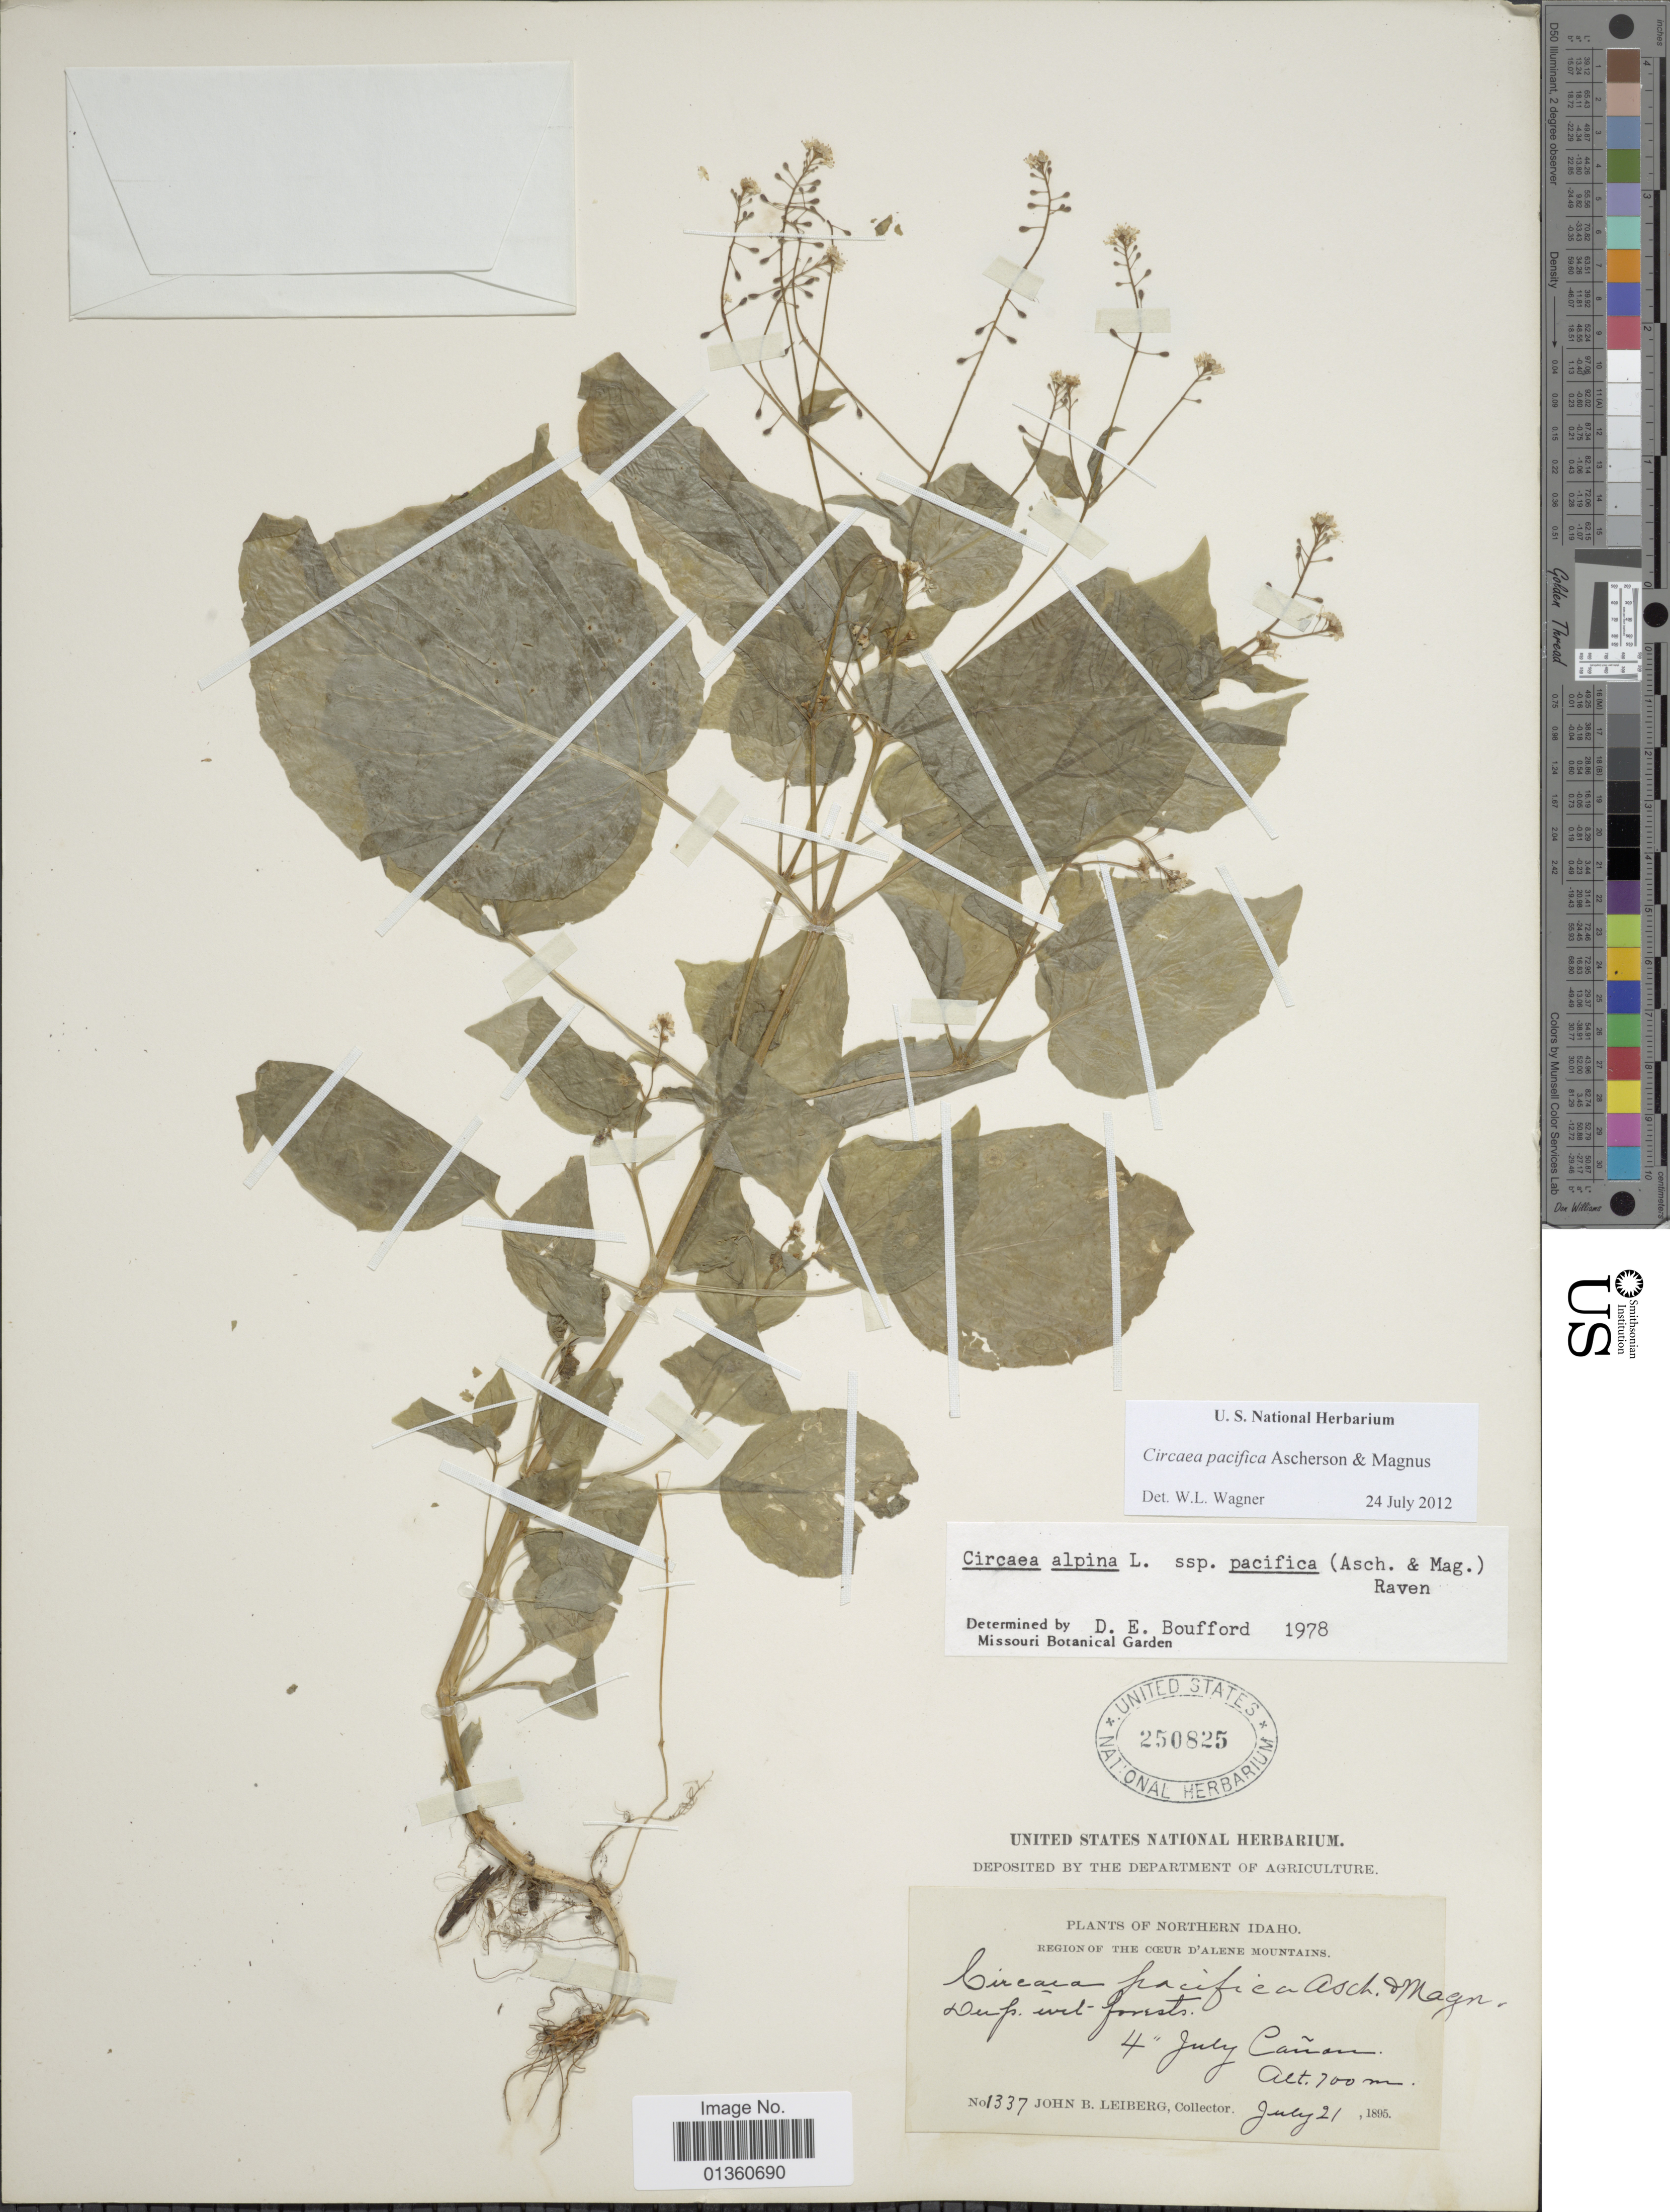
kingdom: Plantae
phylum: Tracheophyta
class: Magnoliopsida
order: Myrtales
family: Onagraceae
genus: Circaea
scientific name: Circaea pacifica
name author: Asch. & Magnus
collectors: J. B. Leiberg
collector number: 1337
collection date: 1895-07-21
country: United States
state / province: Idaho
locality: Northern Idaho. Region of the Coeur d'Alene Mountains, 4th July Cañon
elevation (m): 700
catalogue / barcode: US 250825